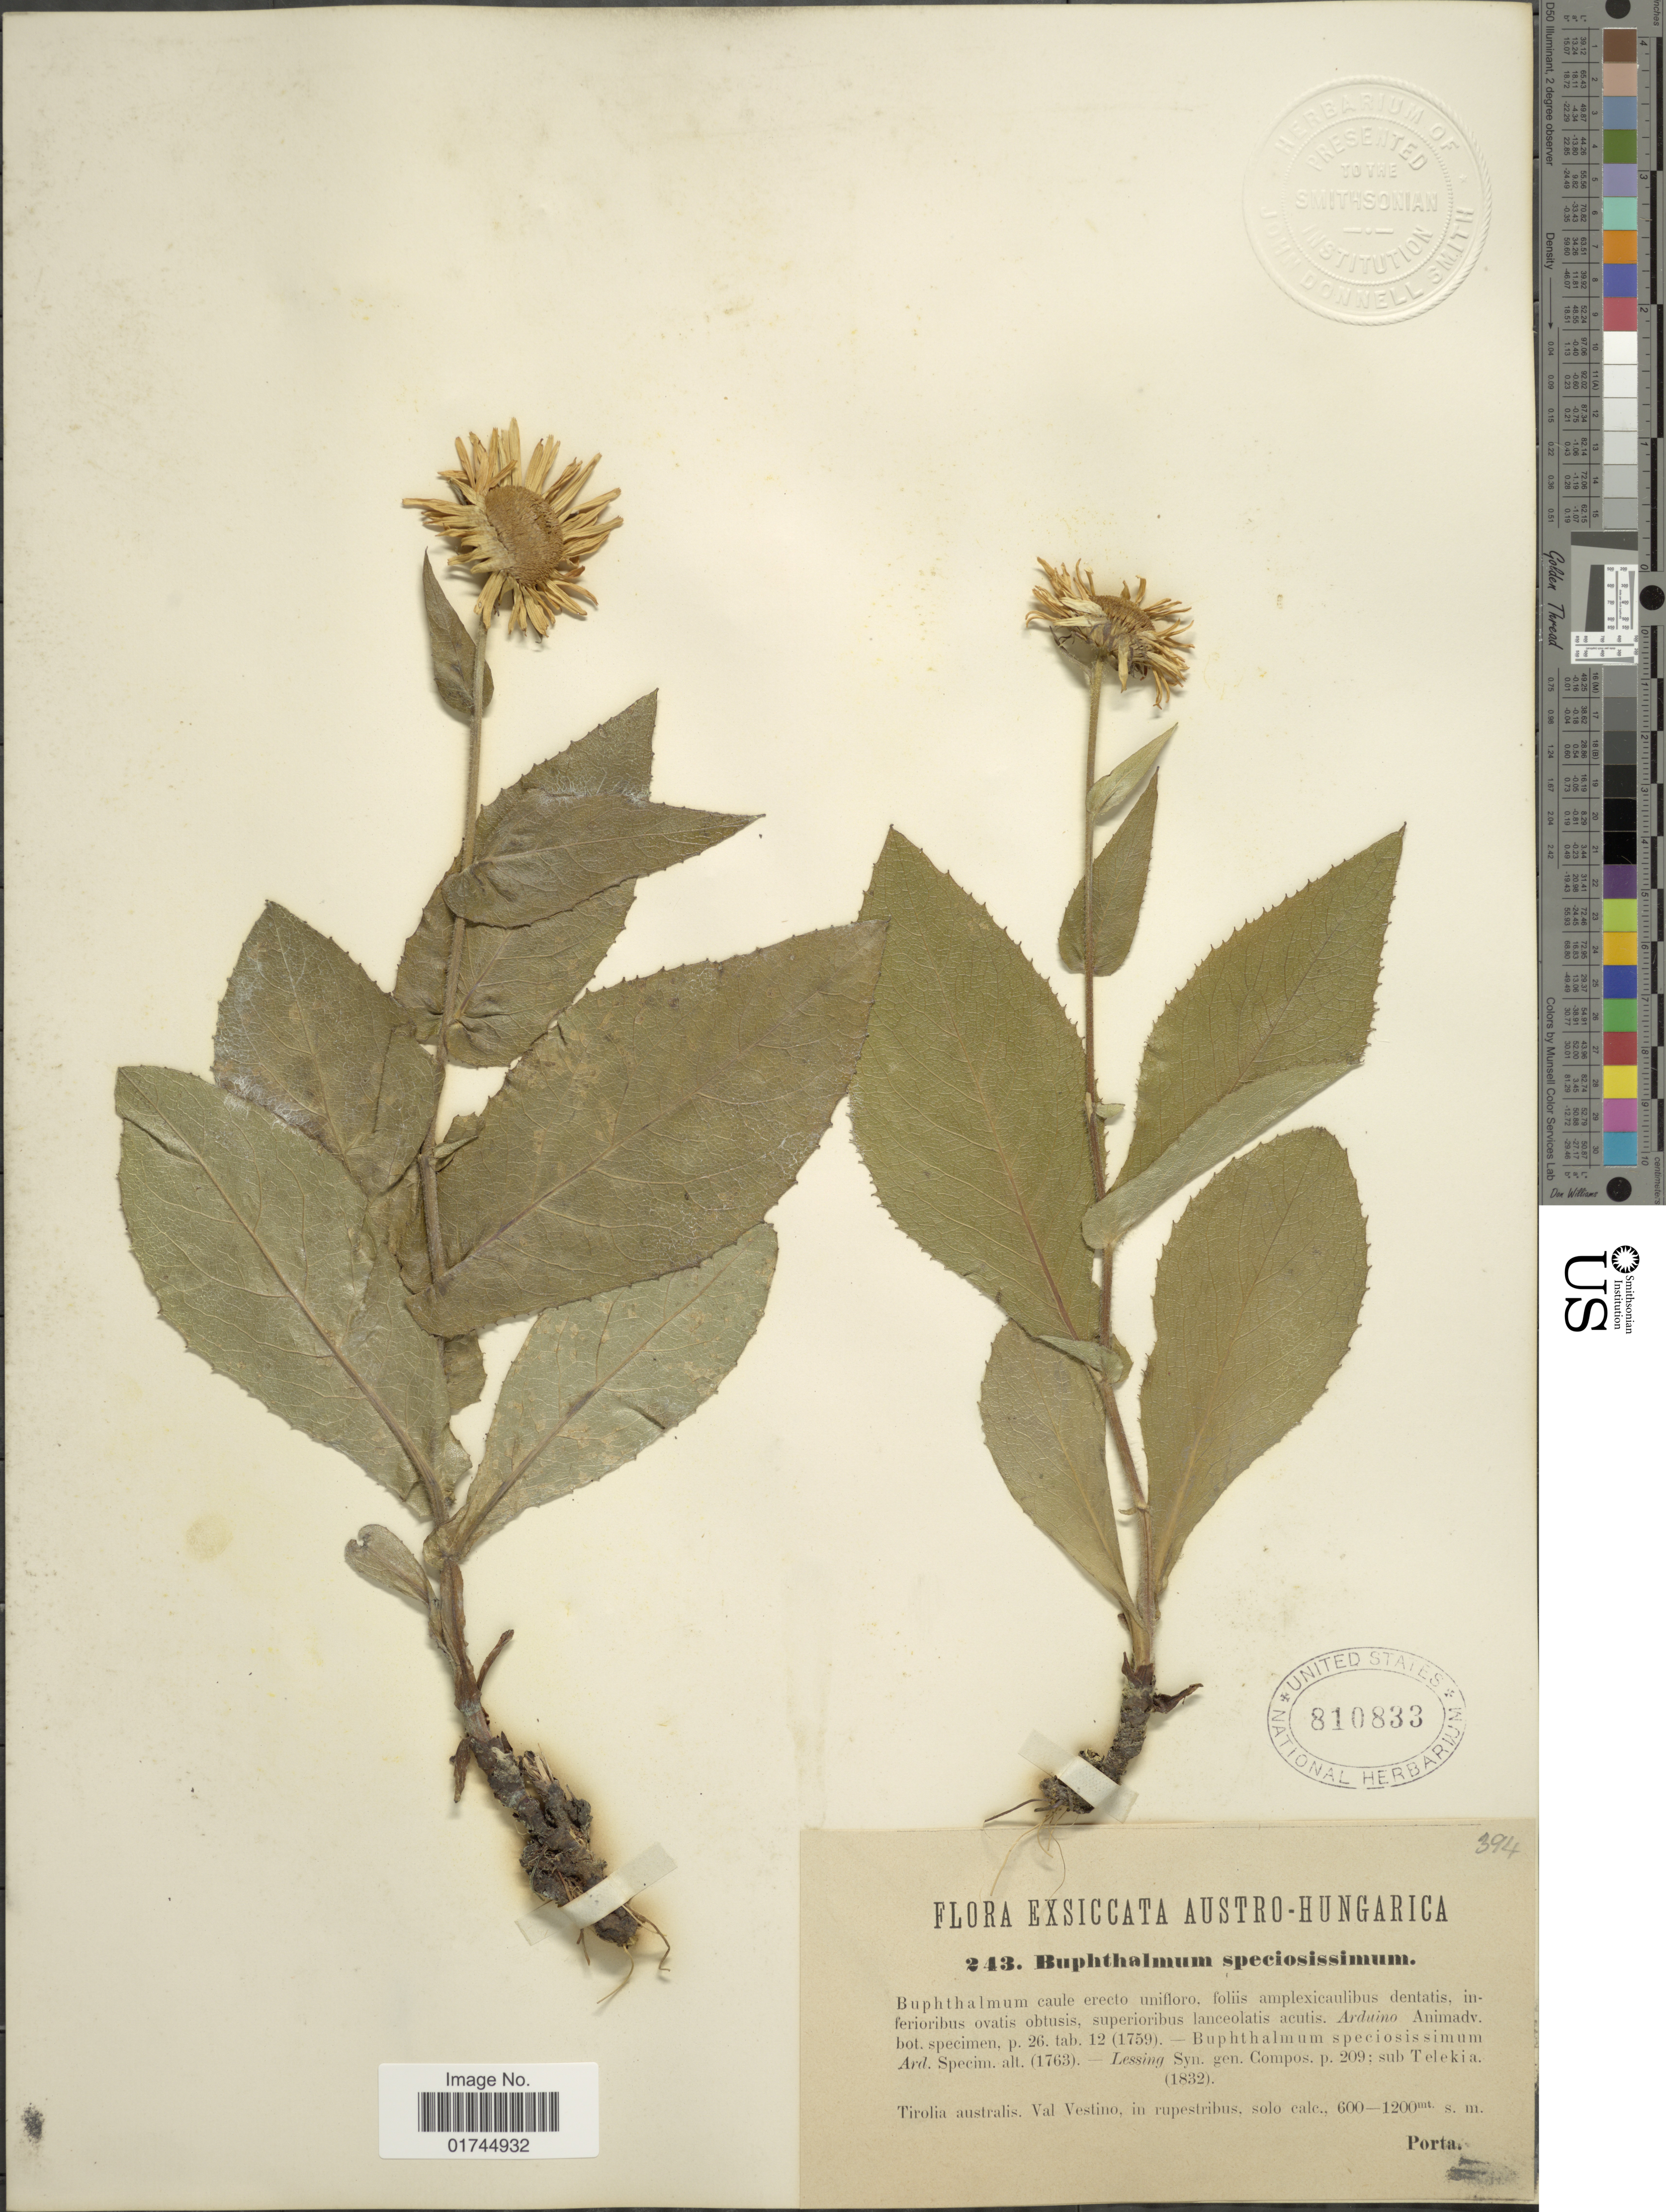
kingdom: Plantae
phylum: Tracheophyta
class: Magnoliopsida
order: Asterales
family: Asteraceae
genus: Buphthalmum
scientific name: Buphthalmum speciosissimum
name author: L.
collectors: -- Porta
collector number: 243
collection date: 1832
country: Austria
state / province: Tirol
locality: Tirolia australi. Val Vestino, in rupestribus.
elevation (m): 600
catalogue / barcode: US 810833